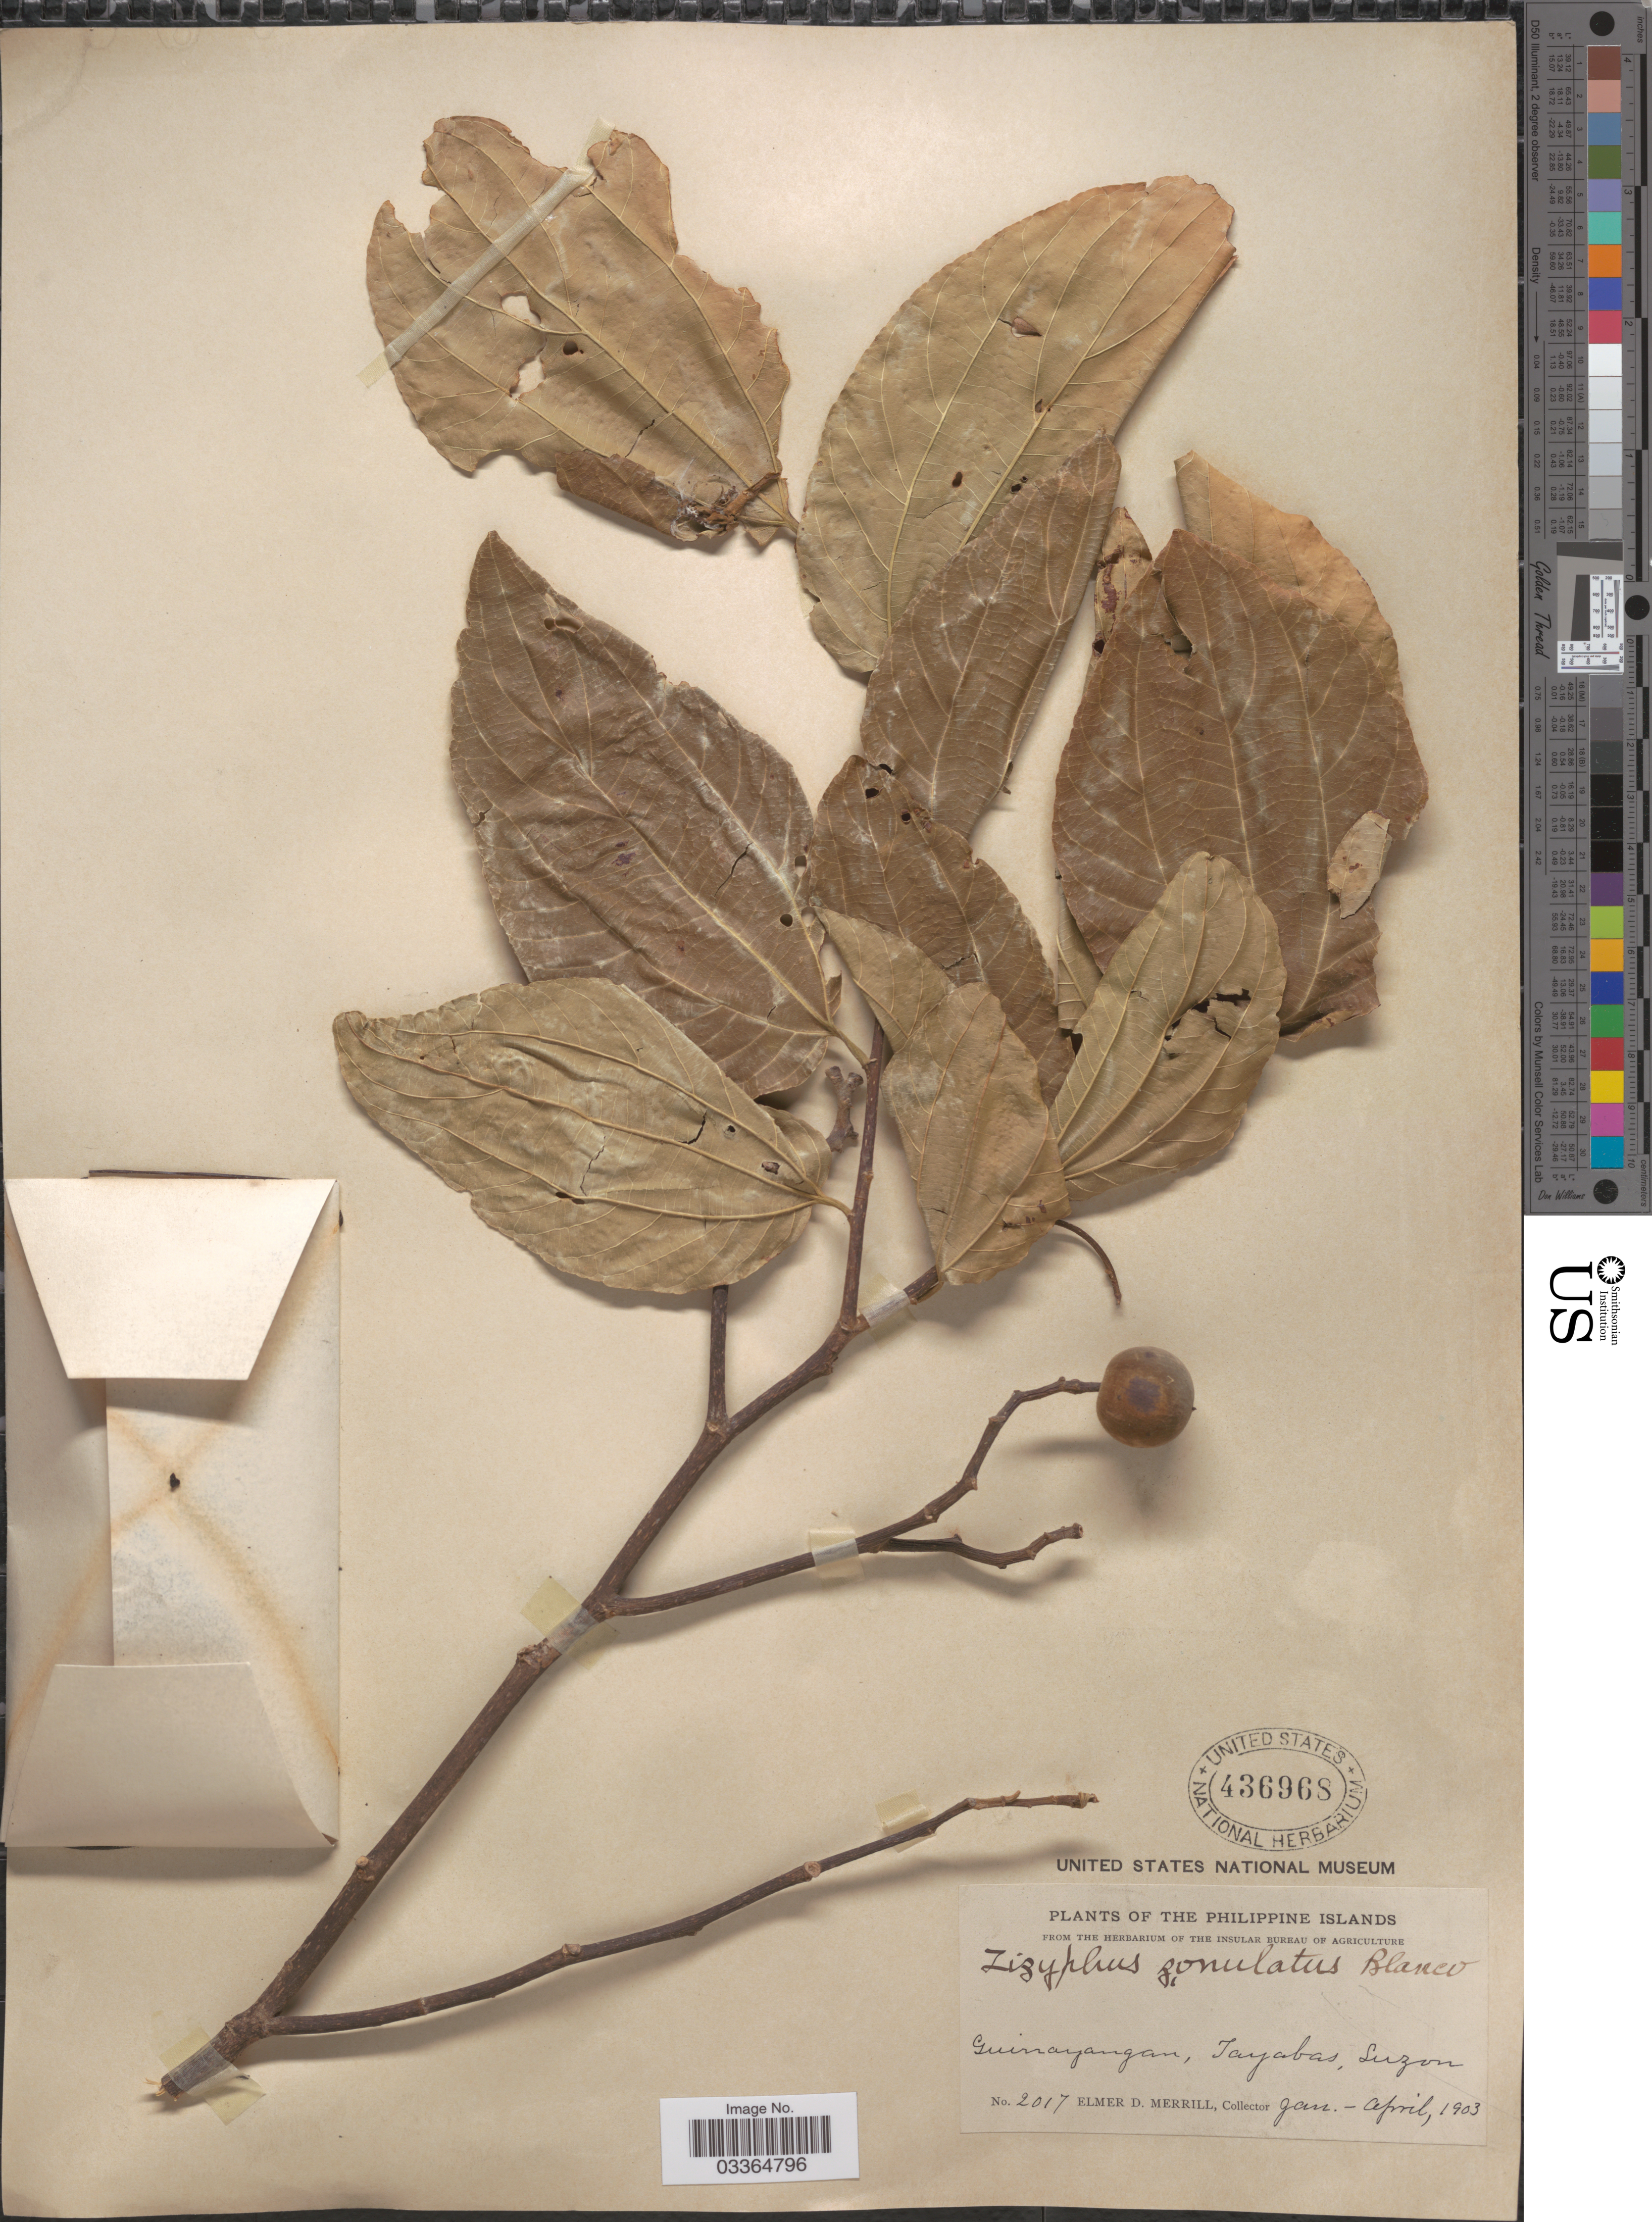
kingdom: Plantae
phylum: Tracheophyta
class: Magnoliopsida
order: Rosales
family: Rhamnaceae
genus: Ziziphus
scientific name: Ziziphus talanai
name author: (Blanco) Merr.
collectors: E. D. Merrill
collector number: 2017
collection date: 1903-01/1903-04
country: Philippines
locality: The Philippine Islands. Guinayangan, Tayabas, Luzon.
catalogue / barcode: US 436968